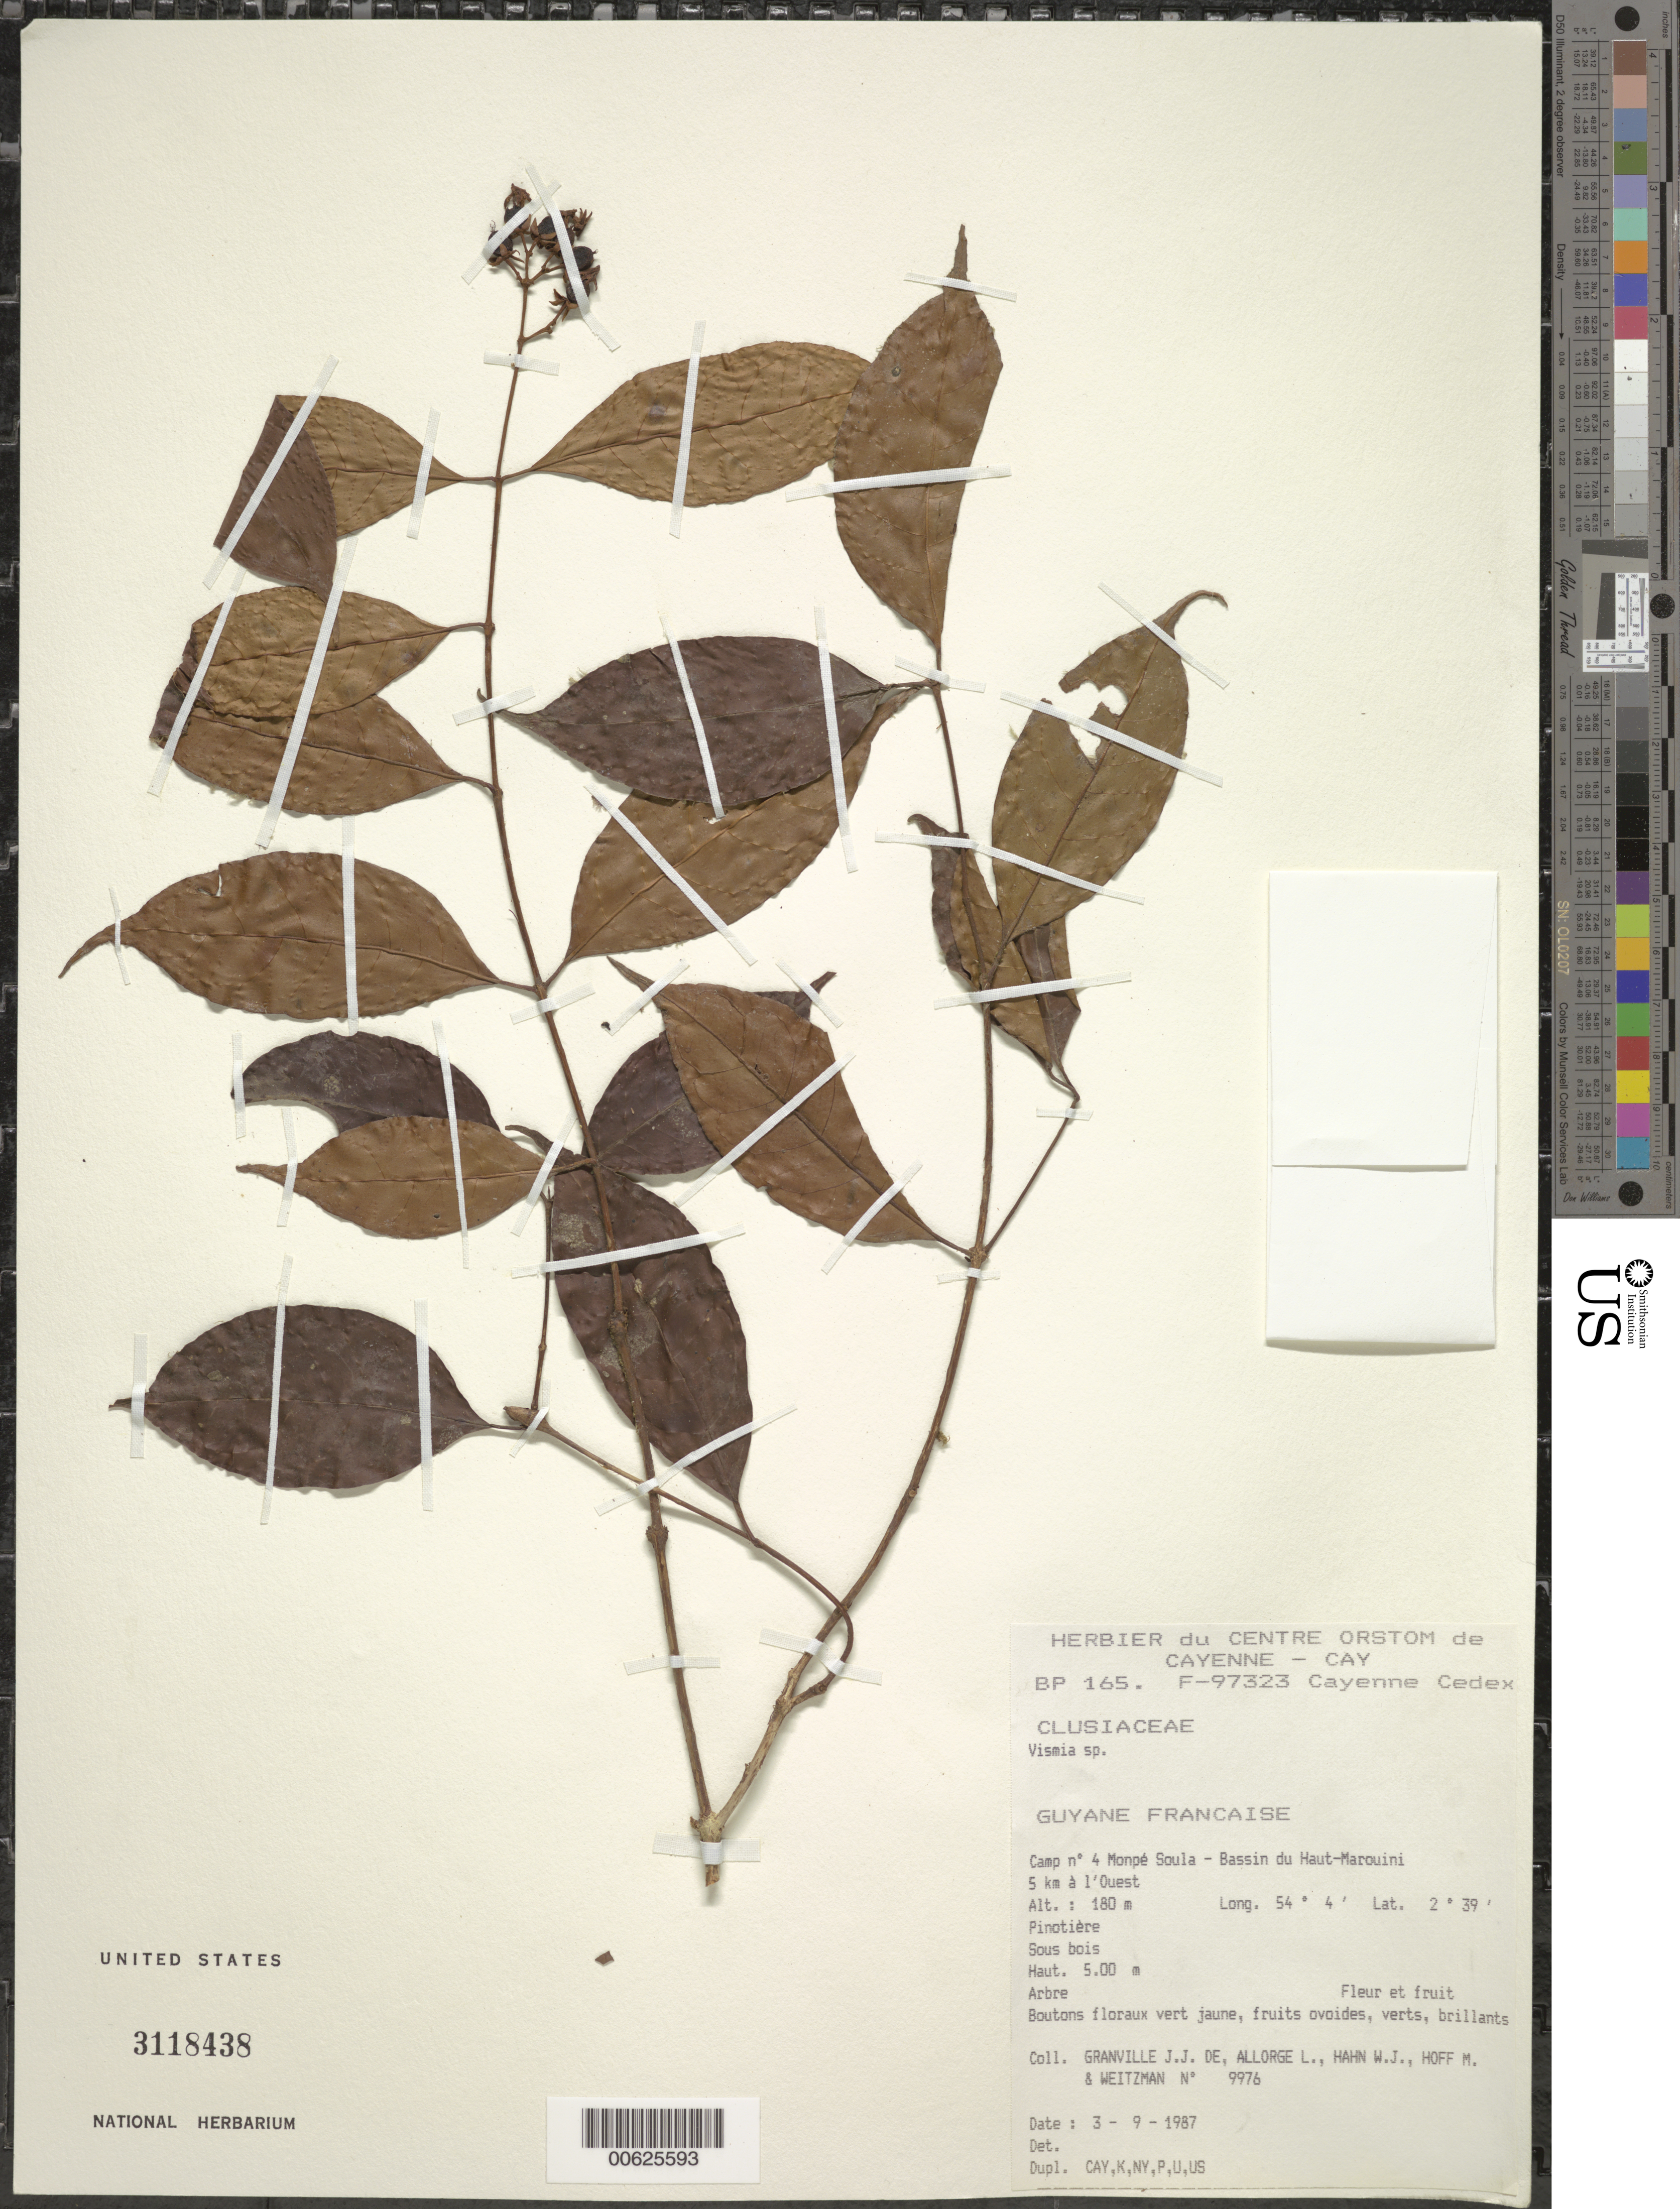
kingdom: Plantae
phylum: Tracheophyta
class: Magnoliopsida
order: Malpighiales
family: Hypericaceae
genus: Vismia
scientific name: Vismia sp.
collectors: J.-J. de Granville, L. Allorge, W. J. Hahn, M. Hoff & A. L. Weitzman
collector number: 9976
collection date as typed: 3-Sep-87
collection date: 1987-09-03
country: French Guiana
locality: Monpé Soula, Camp #4, Bassin du Haut-Marouini, 5 km to W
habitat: Pinotière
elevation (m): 180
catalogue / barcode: US 3118438